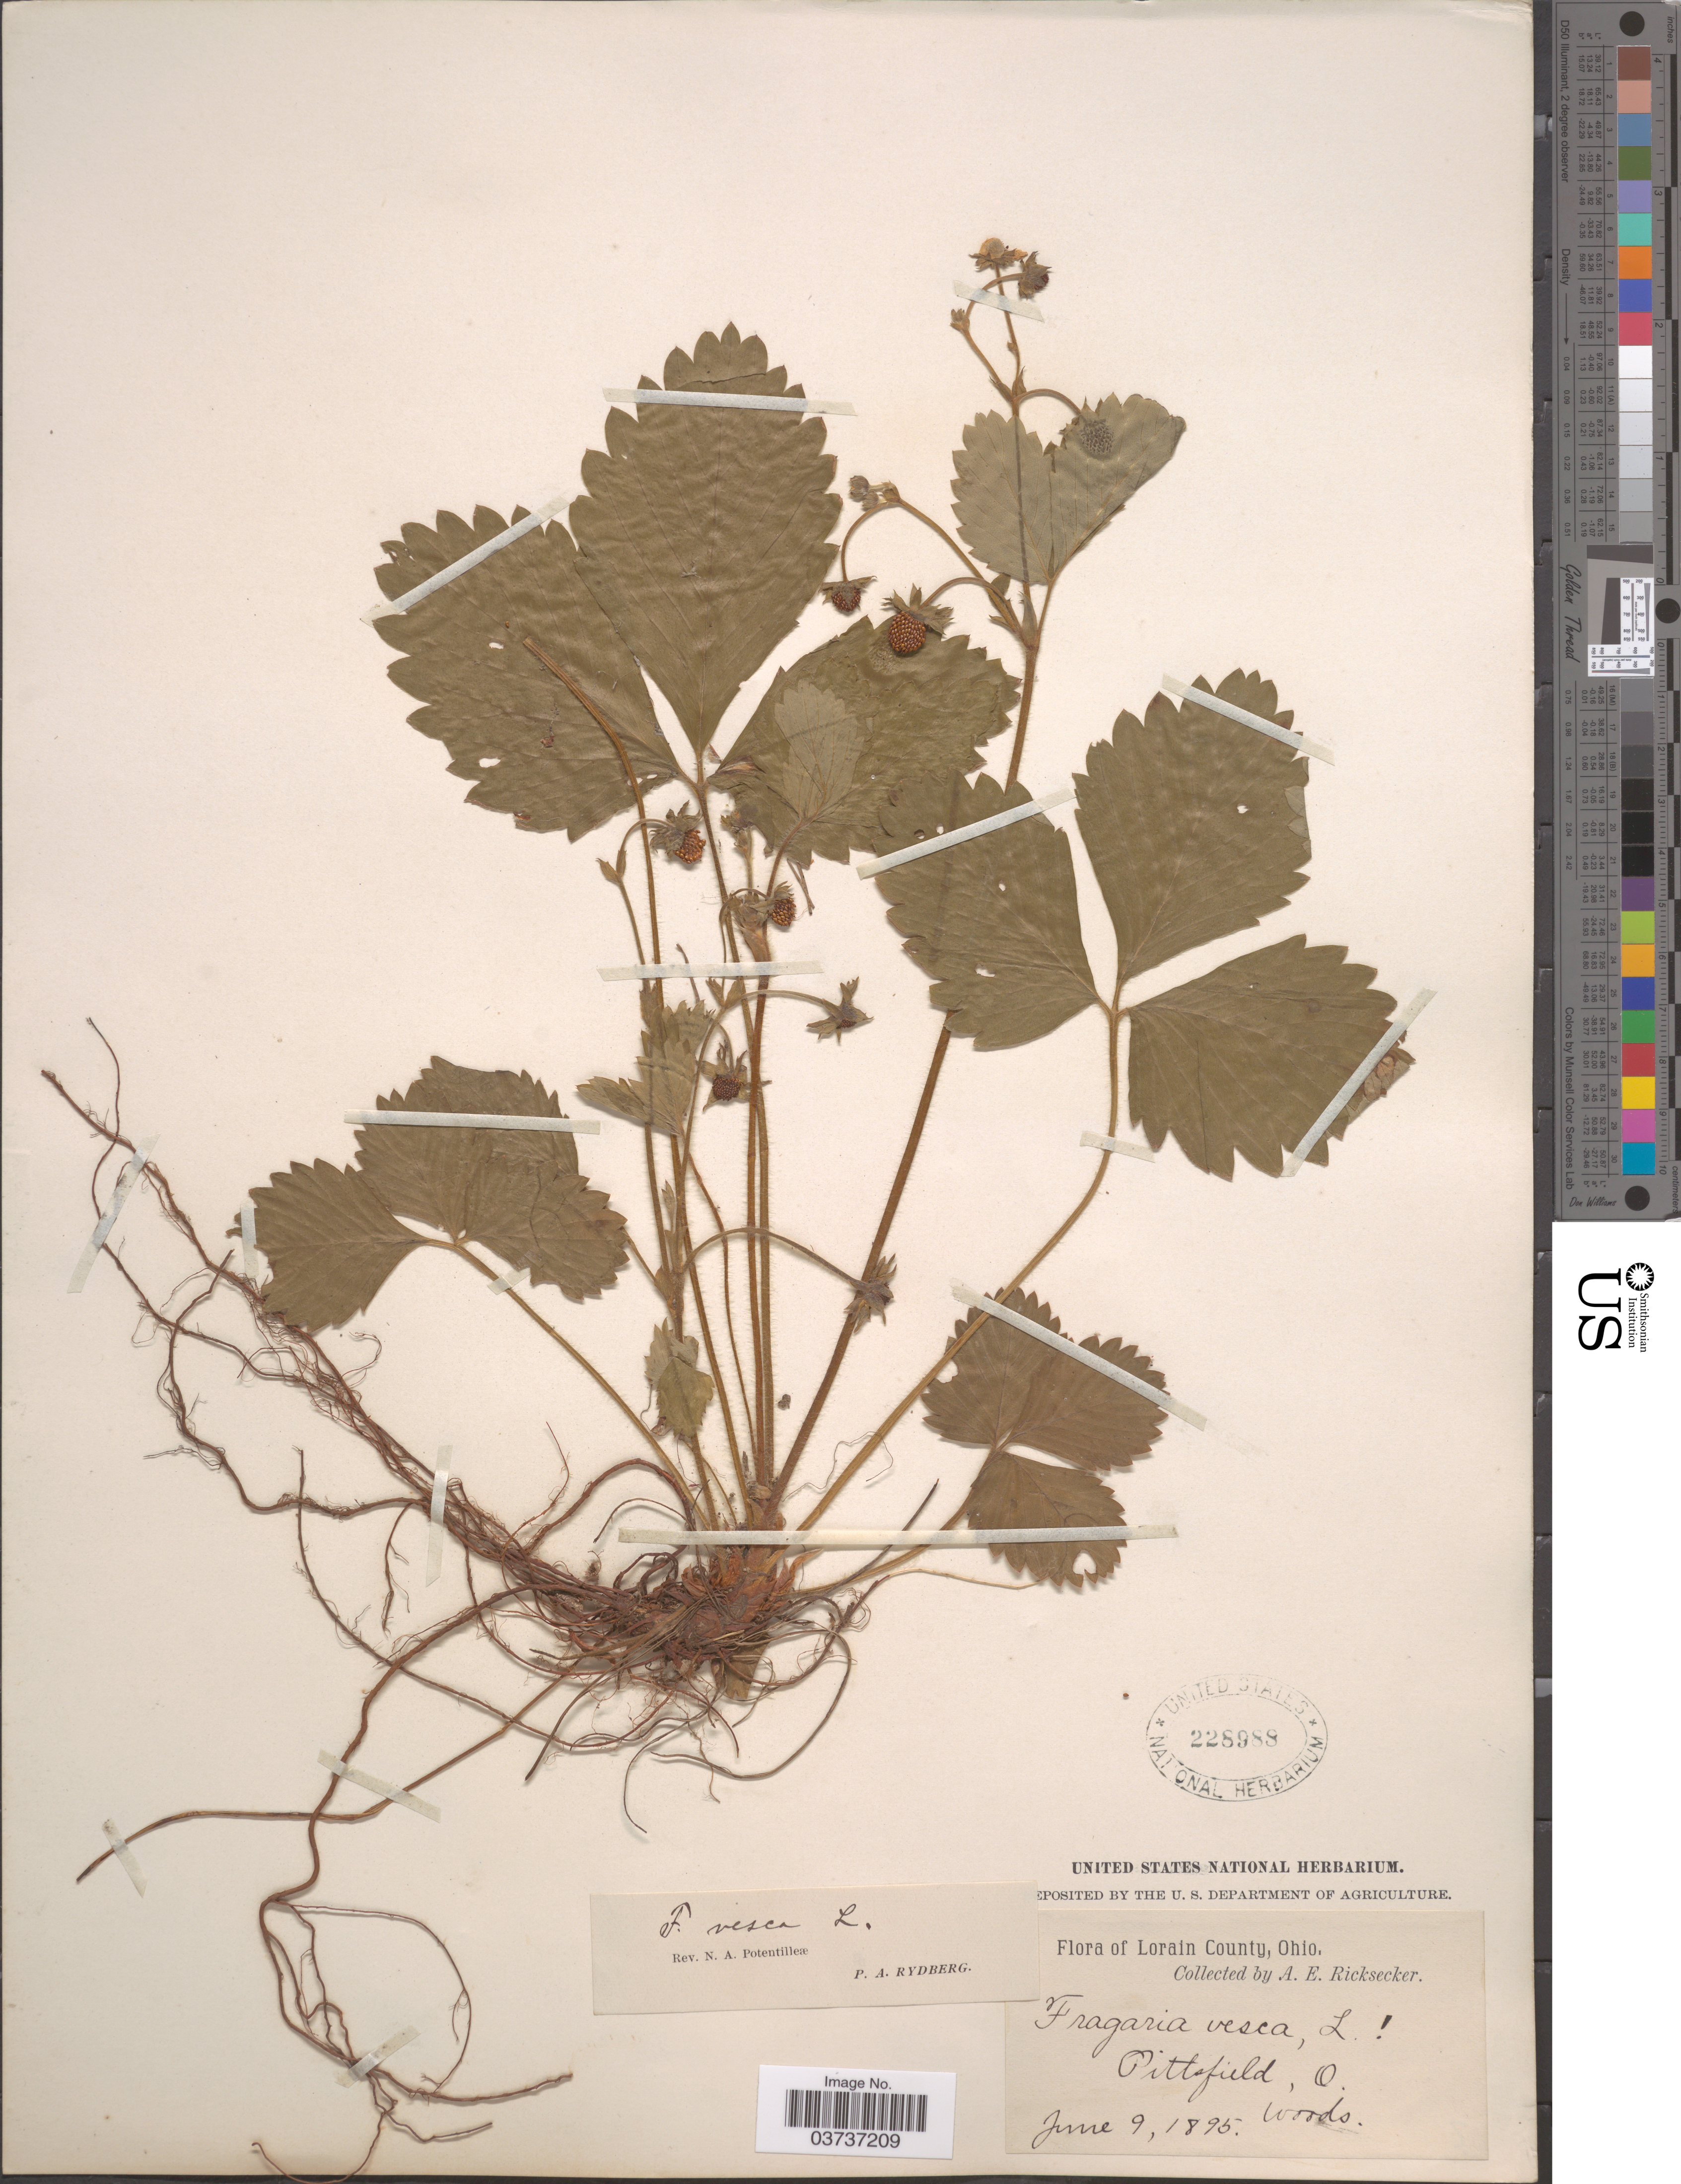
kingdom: Plantae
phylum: Tracheophyta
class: Magnoliopsida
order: Rosales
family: Rosaceae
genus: Fragaria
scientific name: Fragaria vesca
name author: L.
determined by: Rydberg, P. A.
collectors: A. E. Ricksecker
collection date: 1895-06-09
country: United States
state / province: Ohio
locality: Lorain County. Pittsfield.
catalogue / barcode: US 228988